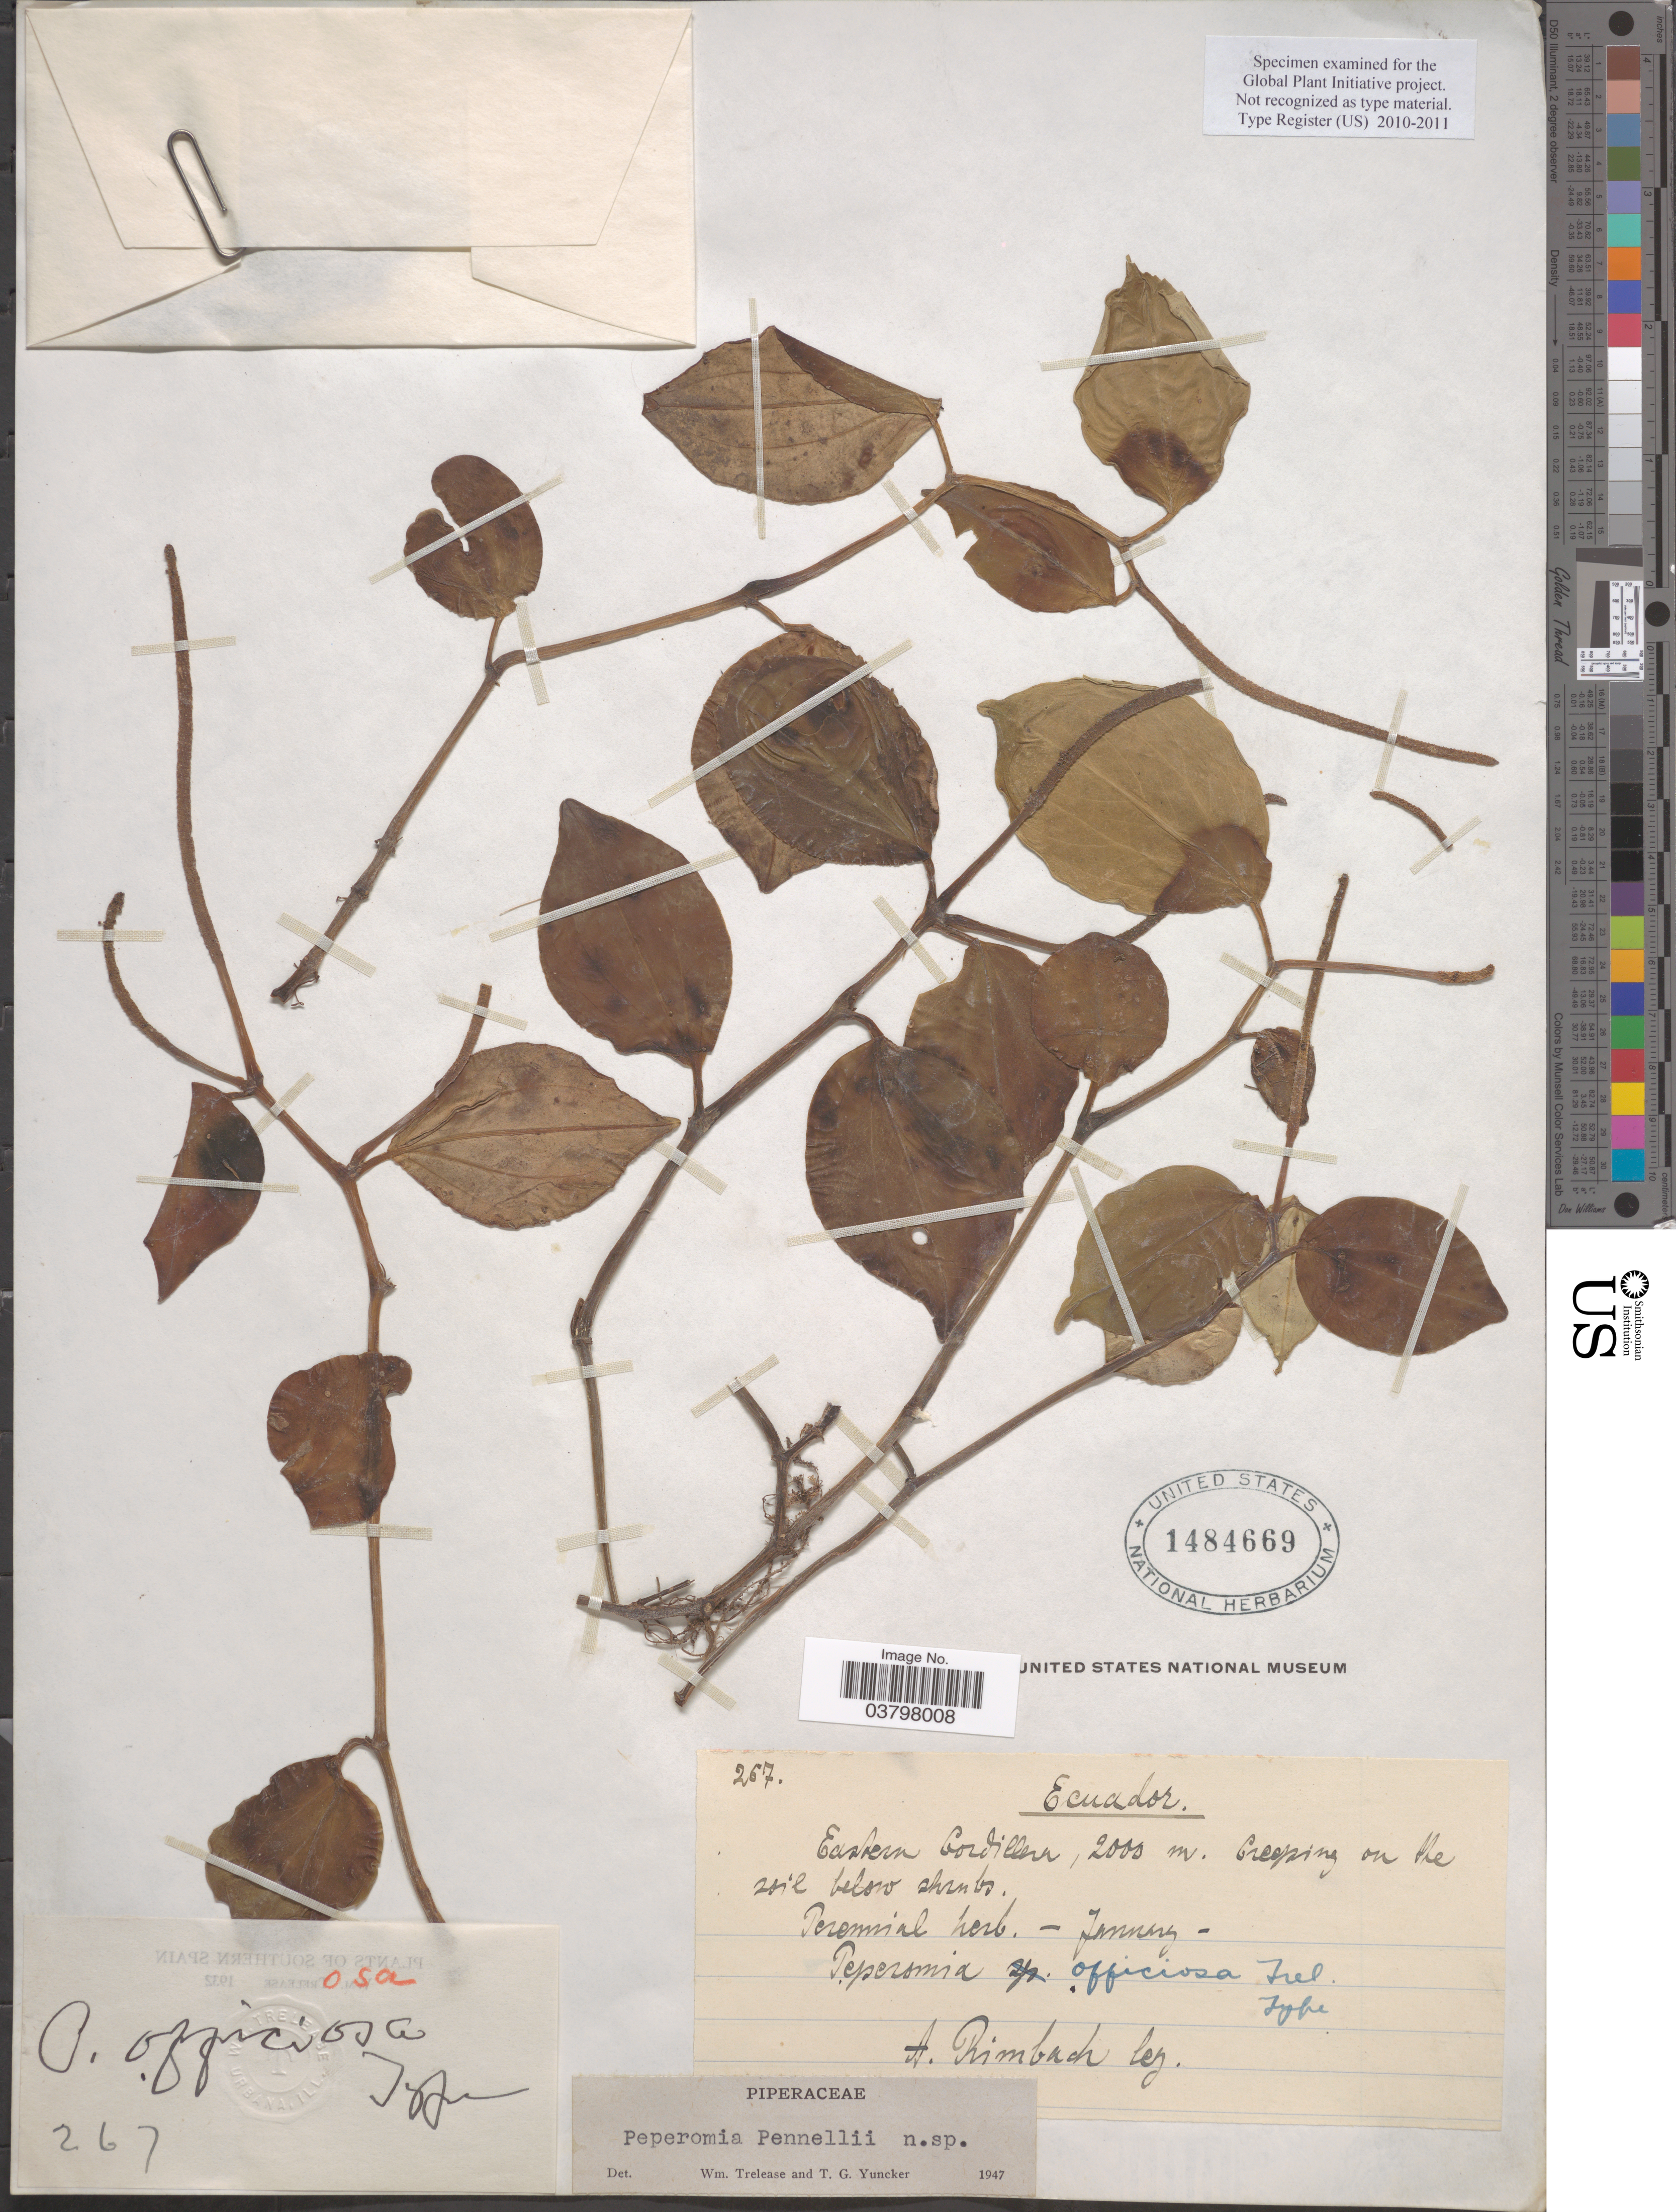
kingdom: Plantae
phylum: Tracheophyta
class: Magnoliopsida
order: Piperales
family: Piperaceae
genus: Peperomia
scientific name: Peperomia pennellii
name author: Trel. & Yunck.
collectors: A. Rimbach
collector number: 267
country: Ecuador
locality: Eastern Cordillera.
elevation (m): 2000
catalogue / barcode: US 1484669